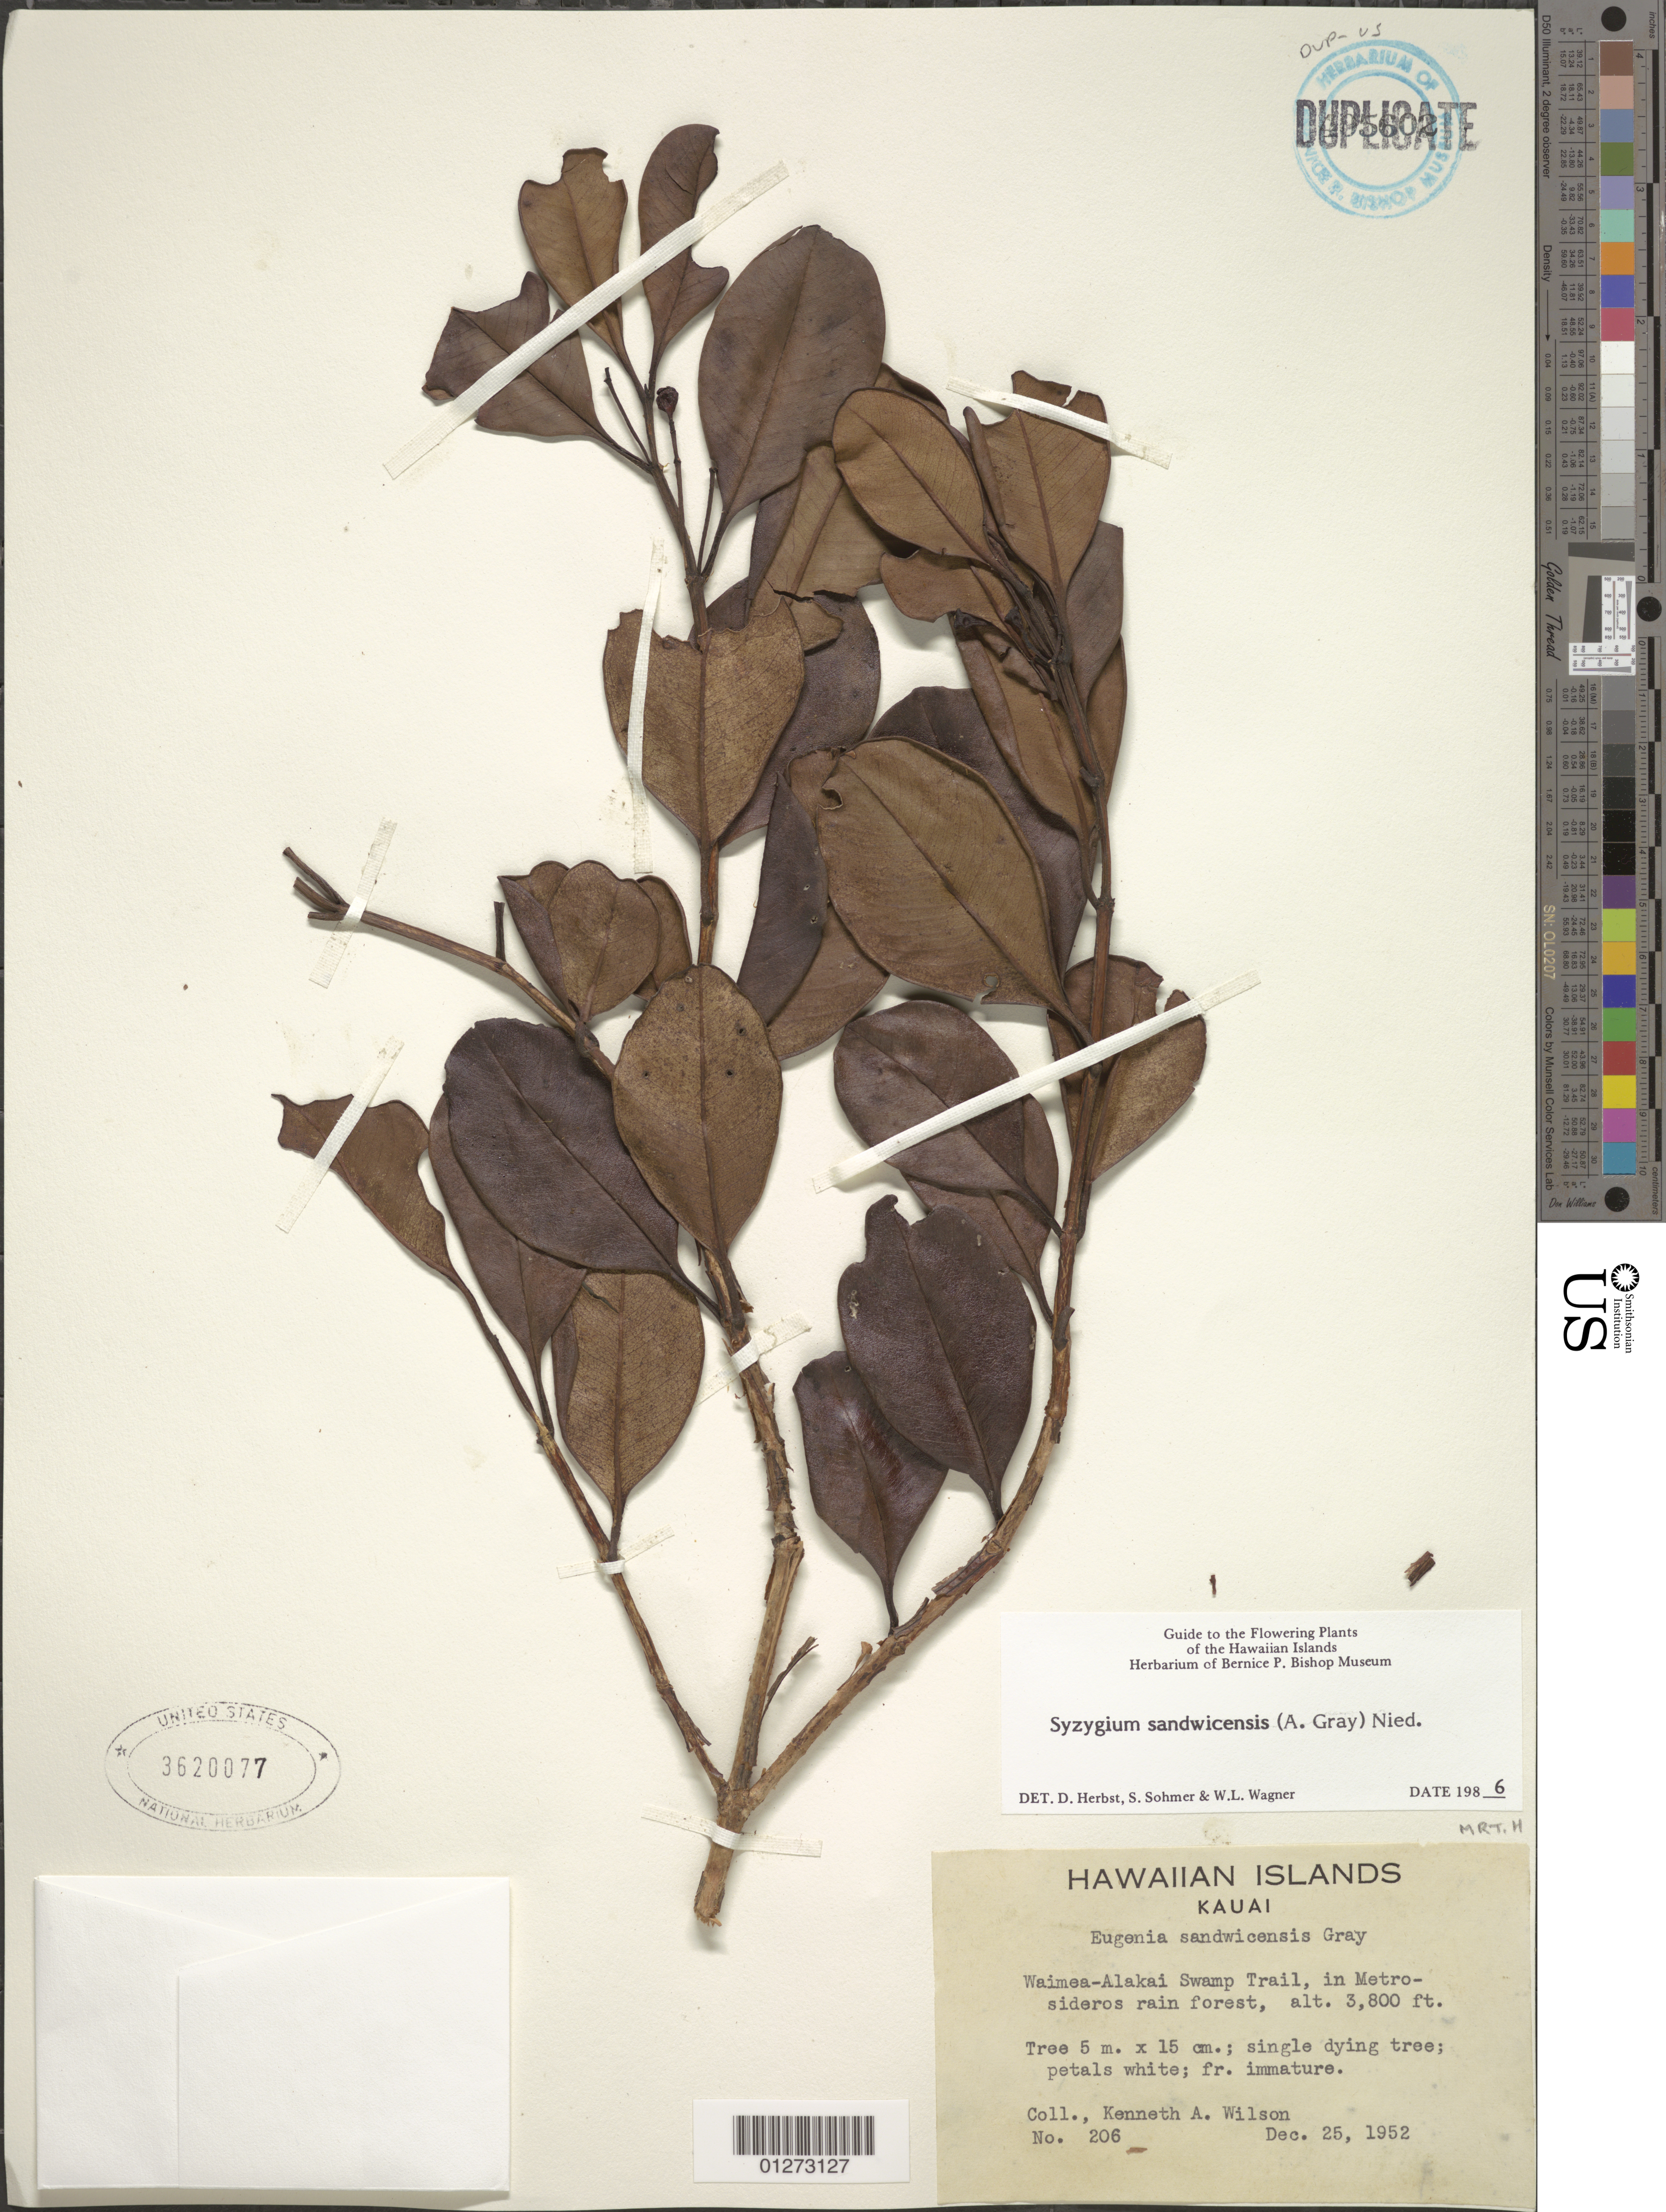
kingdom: Plantae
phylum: Tracheophyta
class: Magnoliopsida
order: Myrtales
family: Myrtaceae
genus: Syzygium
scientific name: Syzygium sandwicense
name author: (A. Gray) Müll. Stuttg.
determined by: Herbst, D. R.; Sohmer, S. H.; Wagner, W. L.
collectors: K. A. Wilson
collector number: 206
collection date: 1952-12-25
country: United States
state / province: Hawaii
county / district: Kauai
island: Kaua'i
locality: Waimea-Alakai Swamp Trail.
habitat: Rain forest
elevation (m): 1158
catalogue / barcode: US 3620077